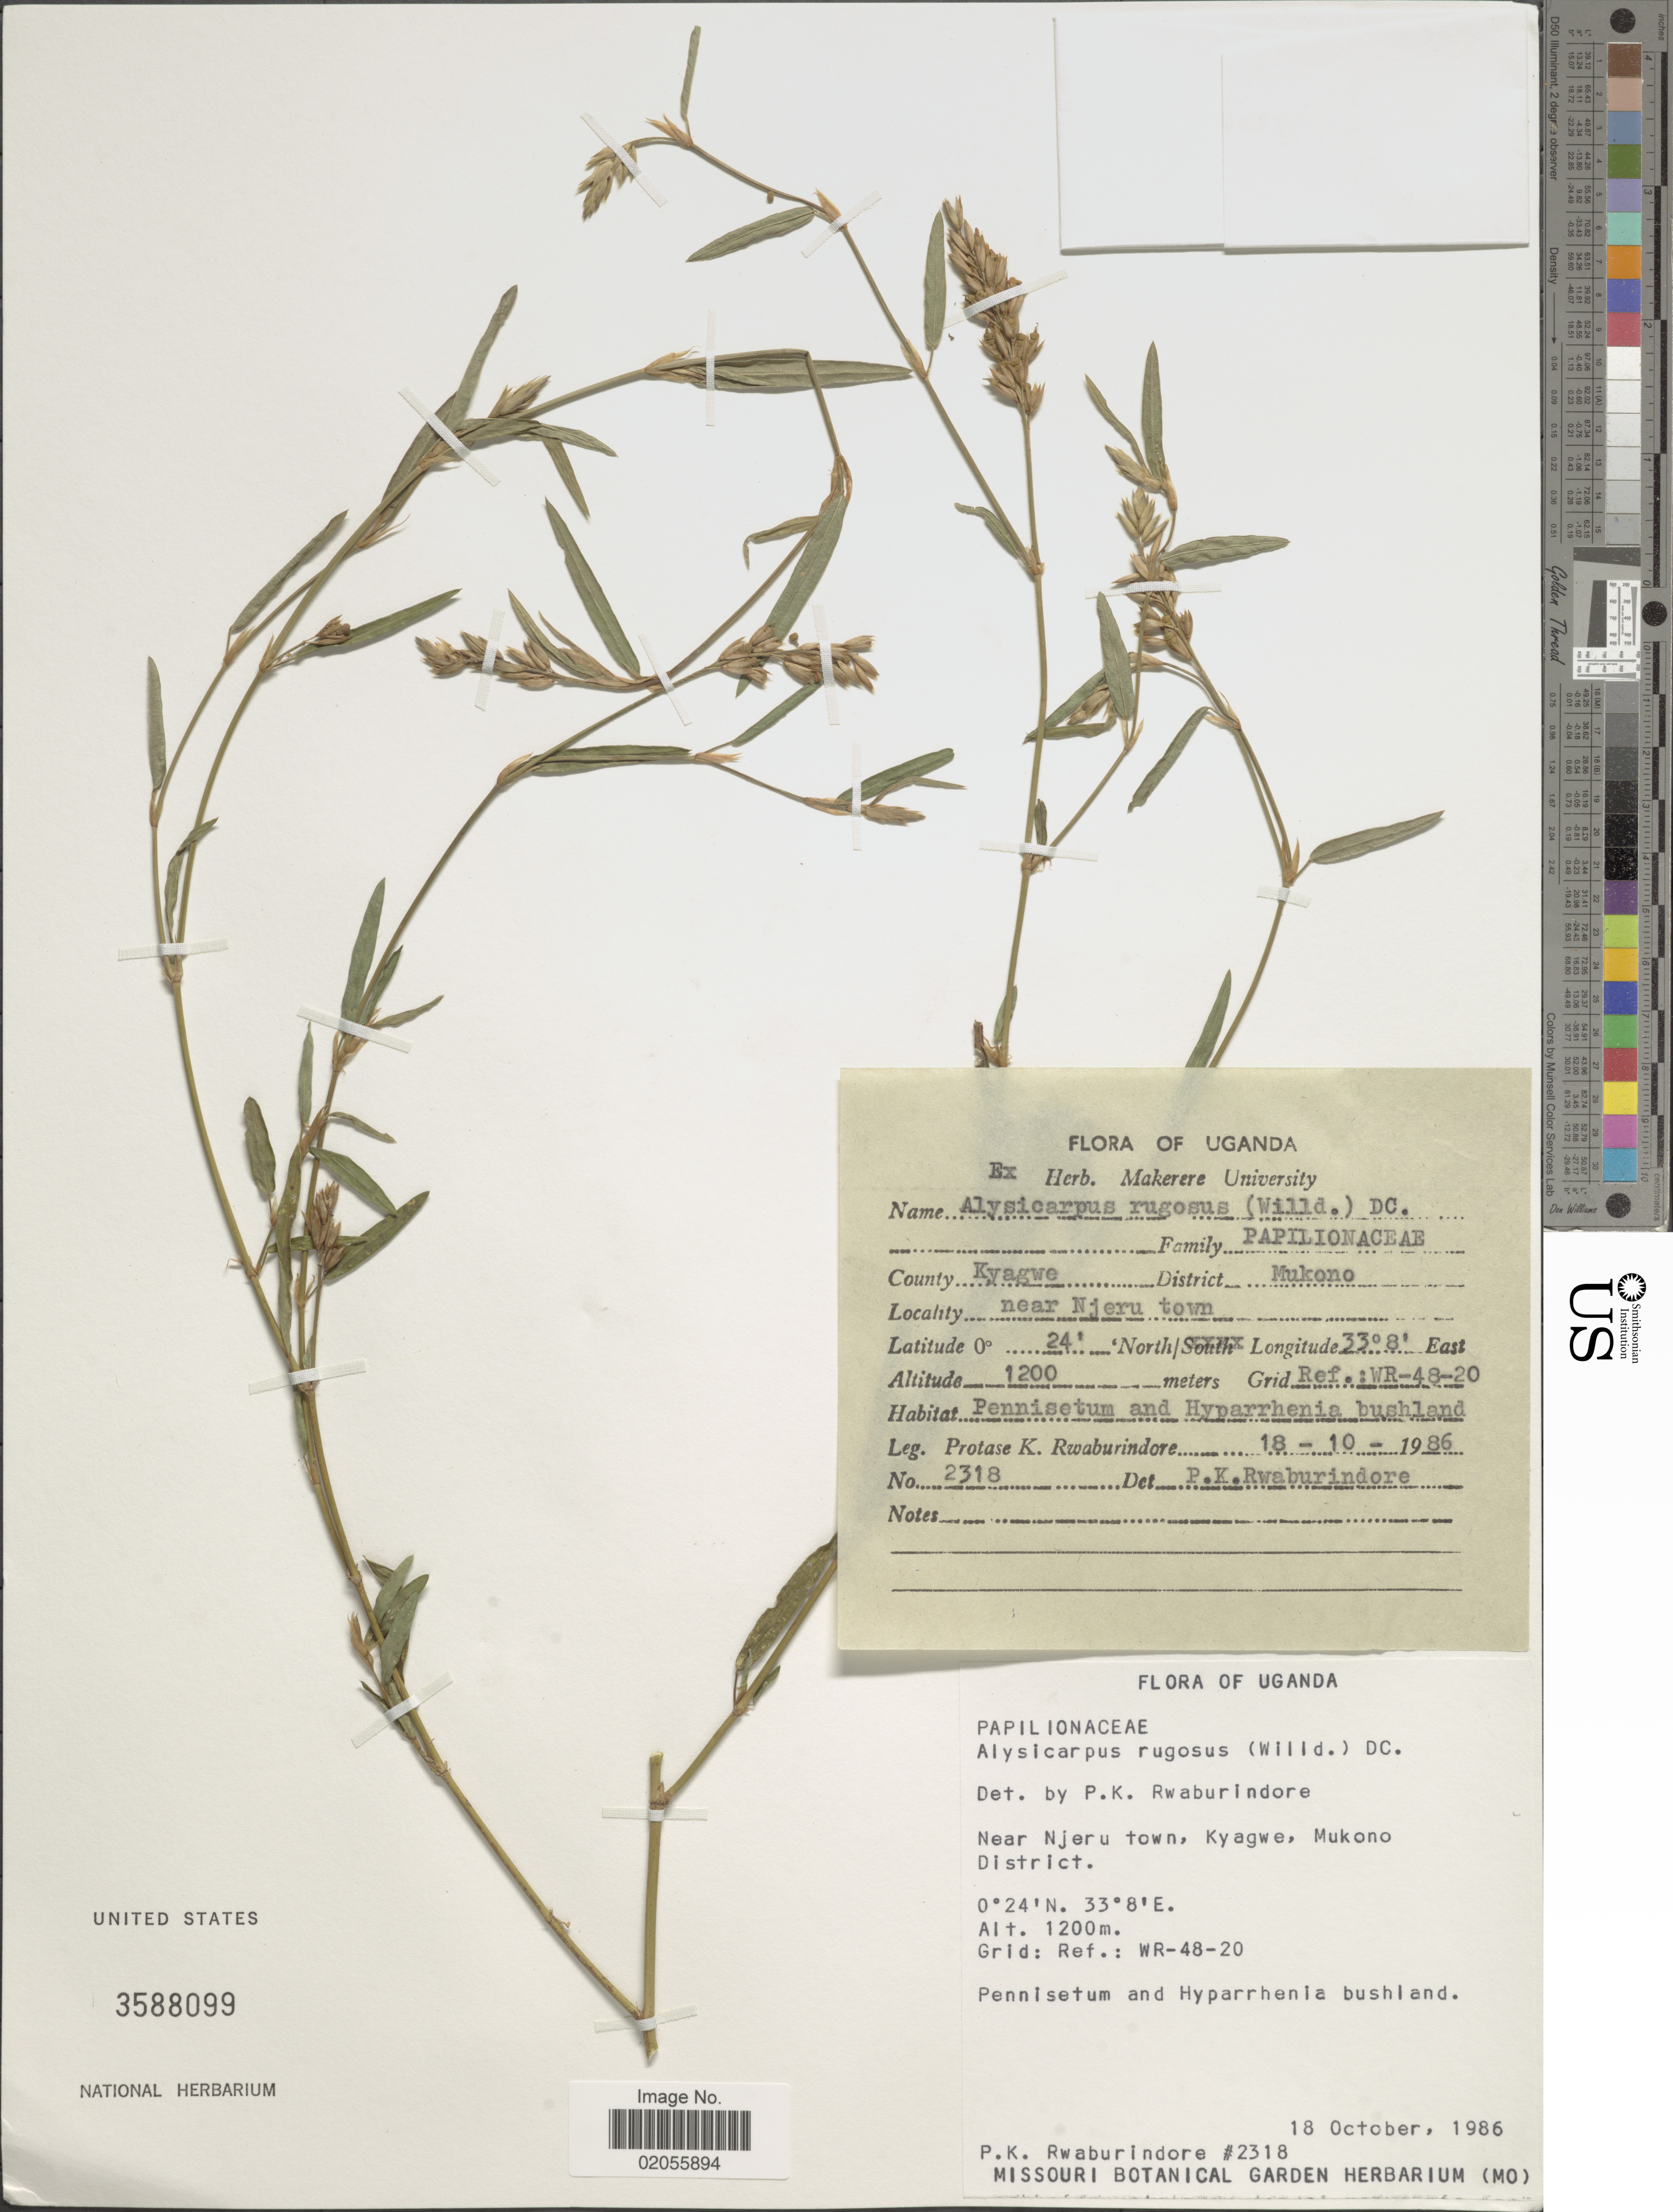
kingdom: Plantae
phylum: Tracheophyta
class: Magnoliopsida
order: Fabales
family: Fabaceae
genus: Alysicarpus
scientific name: Alysicarpus rugosus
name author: (Willd.) DC.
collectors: P. Rwaburindore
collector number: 2318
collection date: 1986-10-18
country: Uganda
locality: Coutny Kyagwe District Mukono. Near Njeru town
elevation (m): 1200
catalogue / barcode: US 3588099